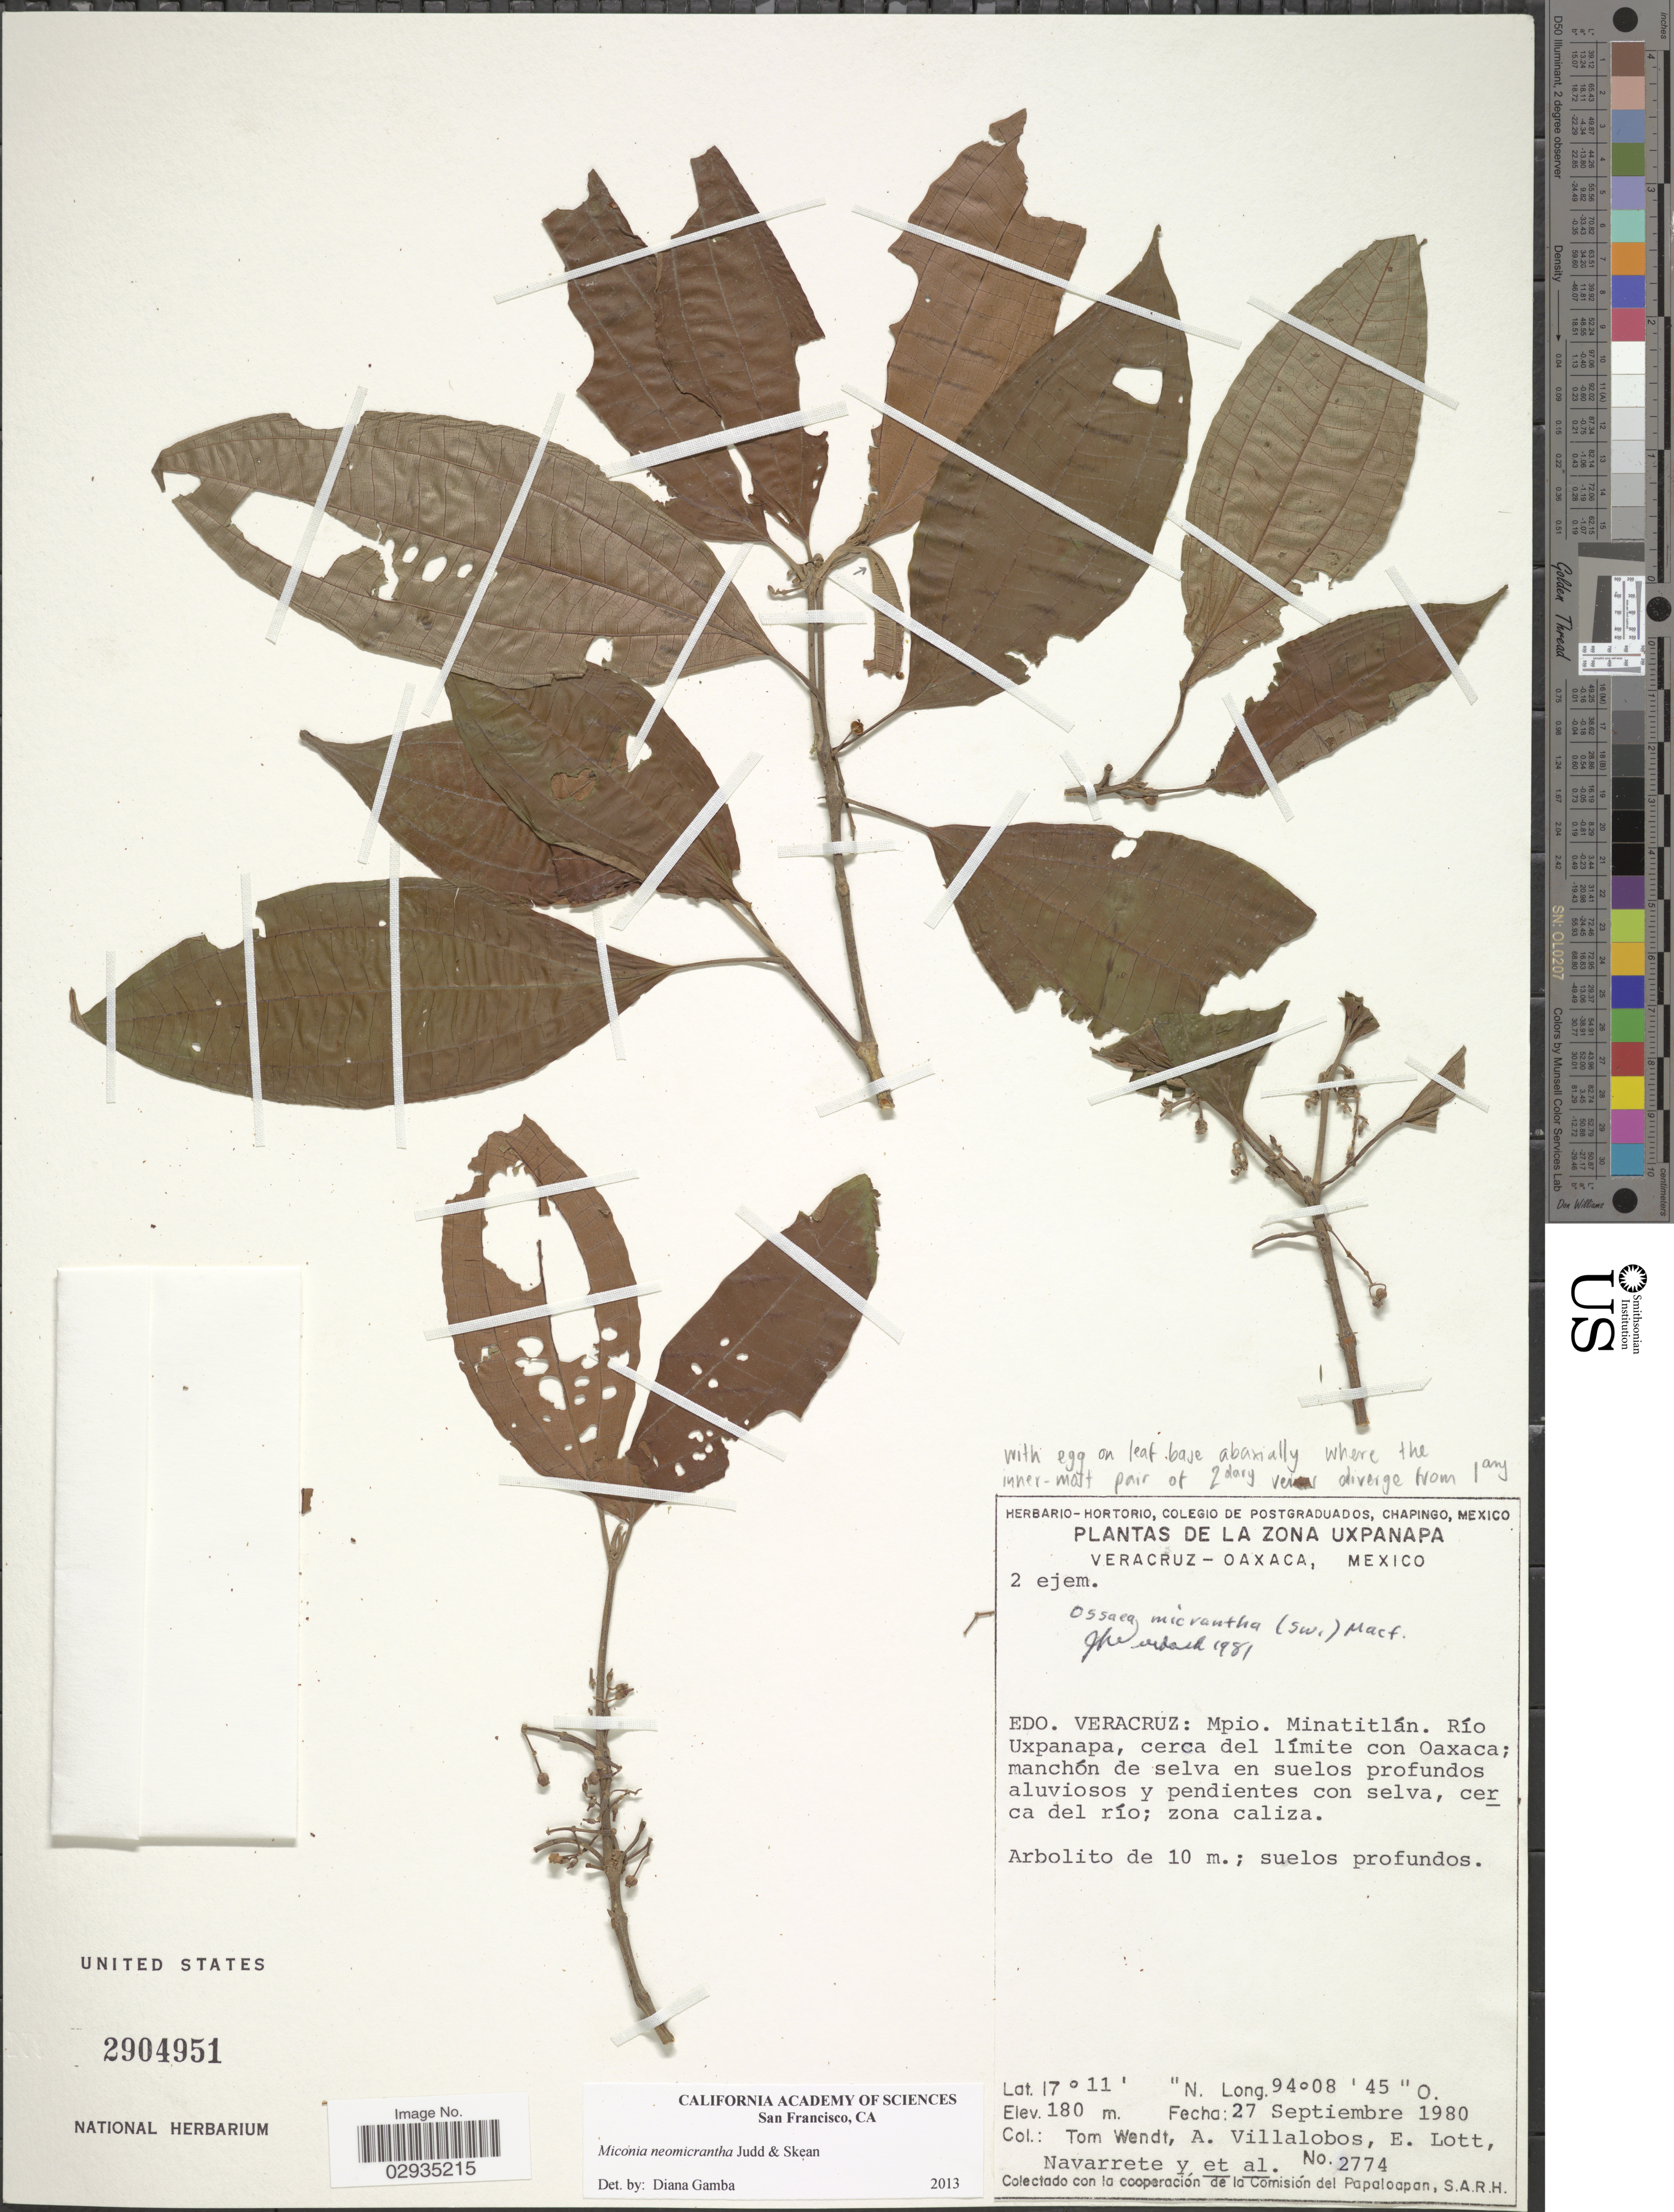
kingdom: Plantae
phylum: Tracheophyta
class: Magnoliopsida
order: Myrtales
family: Melastomataceae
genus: Miconia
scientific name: Miconia neomicrantha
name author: Judd & Skean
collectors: T. L. Wendt, A. Villalobos, E. Lott, Navarrete & et al.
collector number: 2774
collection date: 1980-09-27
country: Mexico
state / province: Veracruz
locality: Edo. Veracruz, Mpio. Minatitlán, Río Uxpanapa, cerca del límite con Oaxaca.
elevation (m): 180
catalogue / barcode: US 2904951